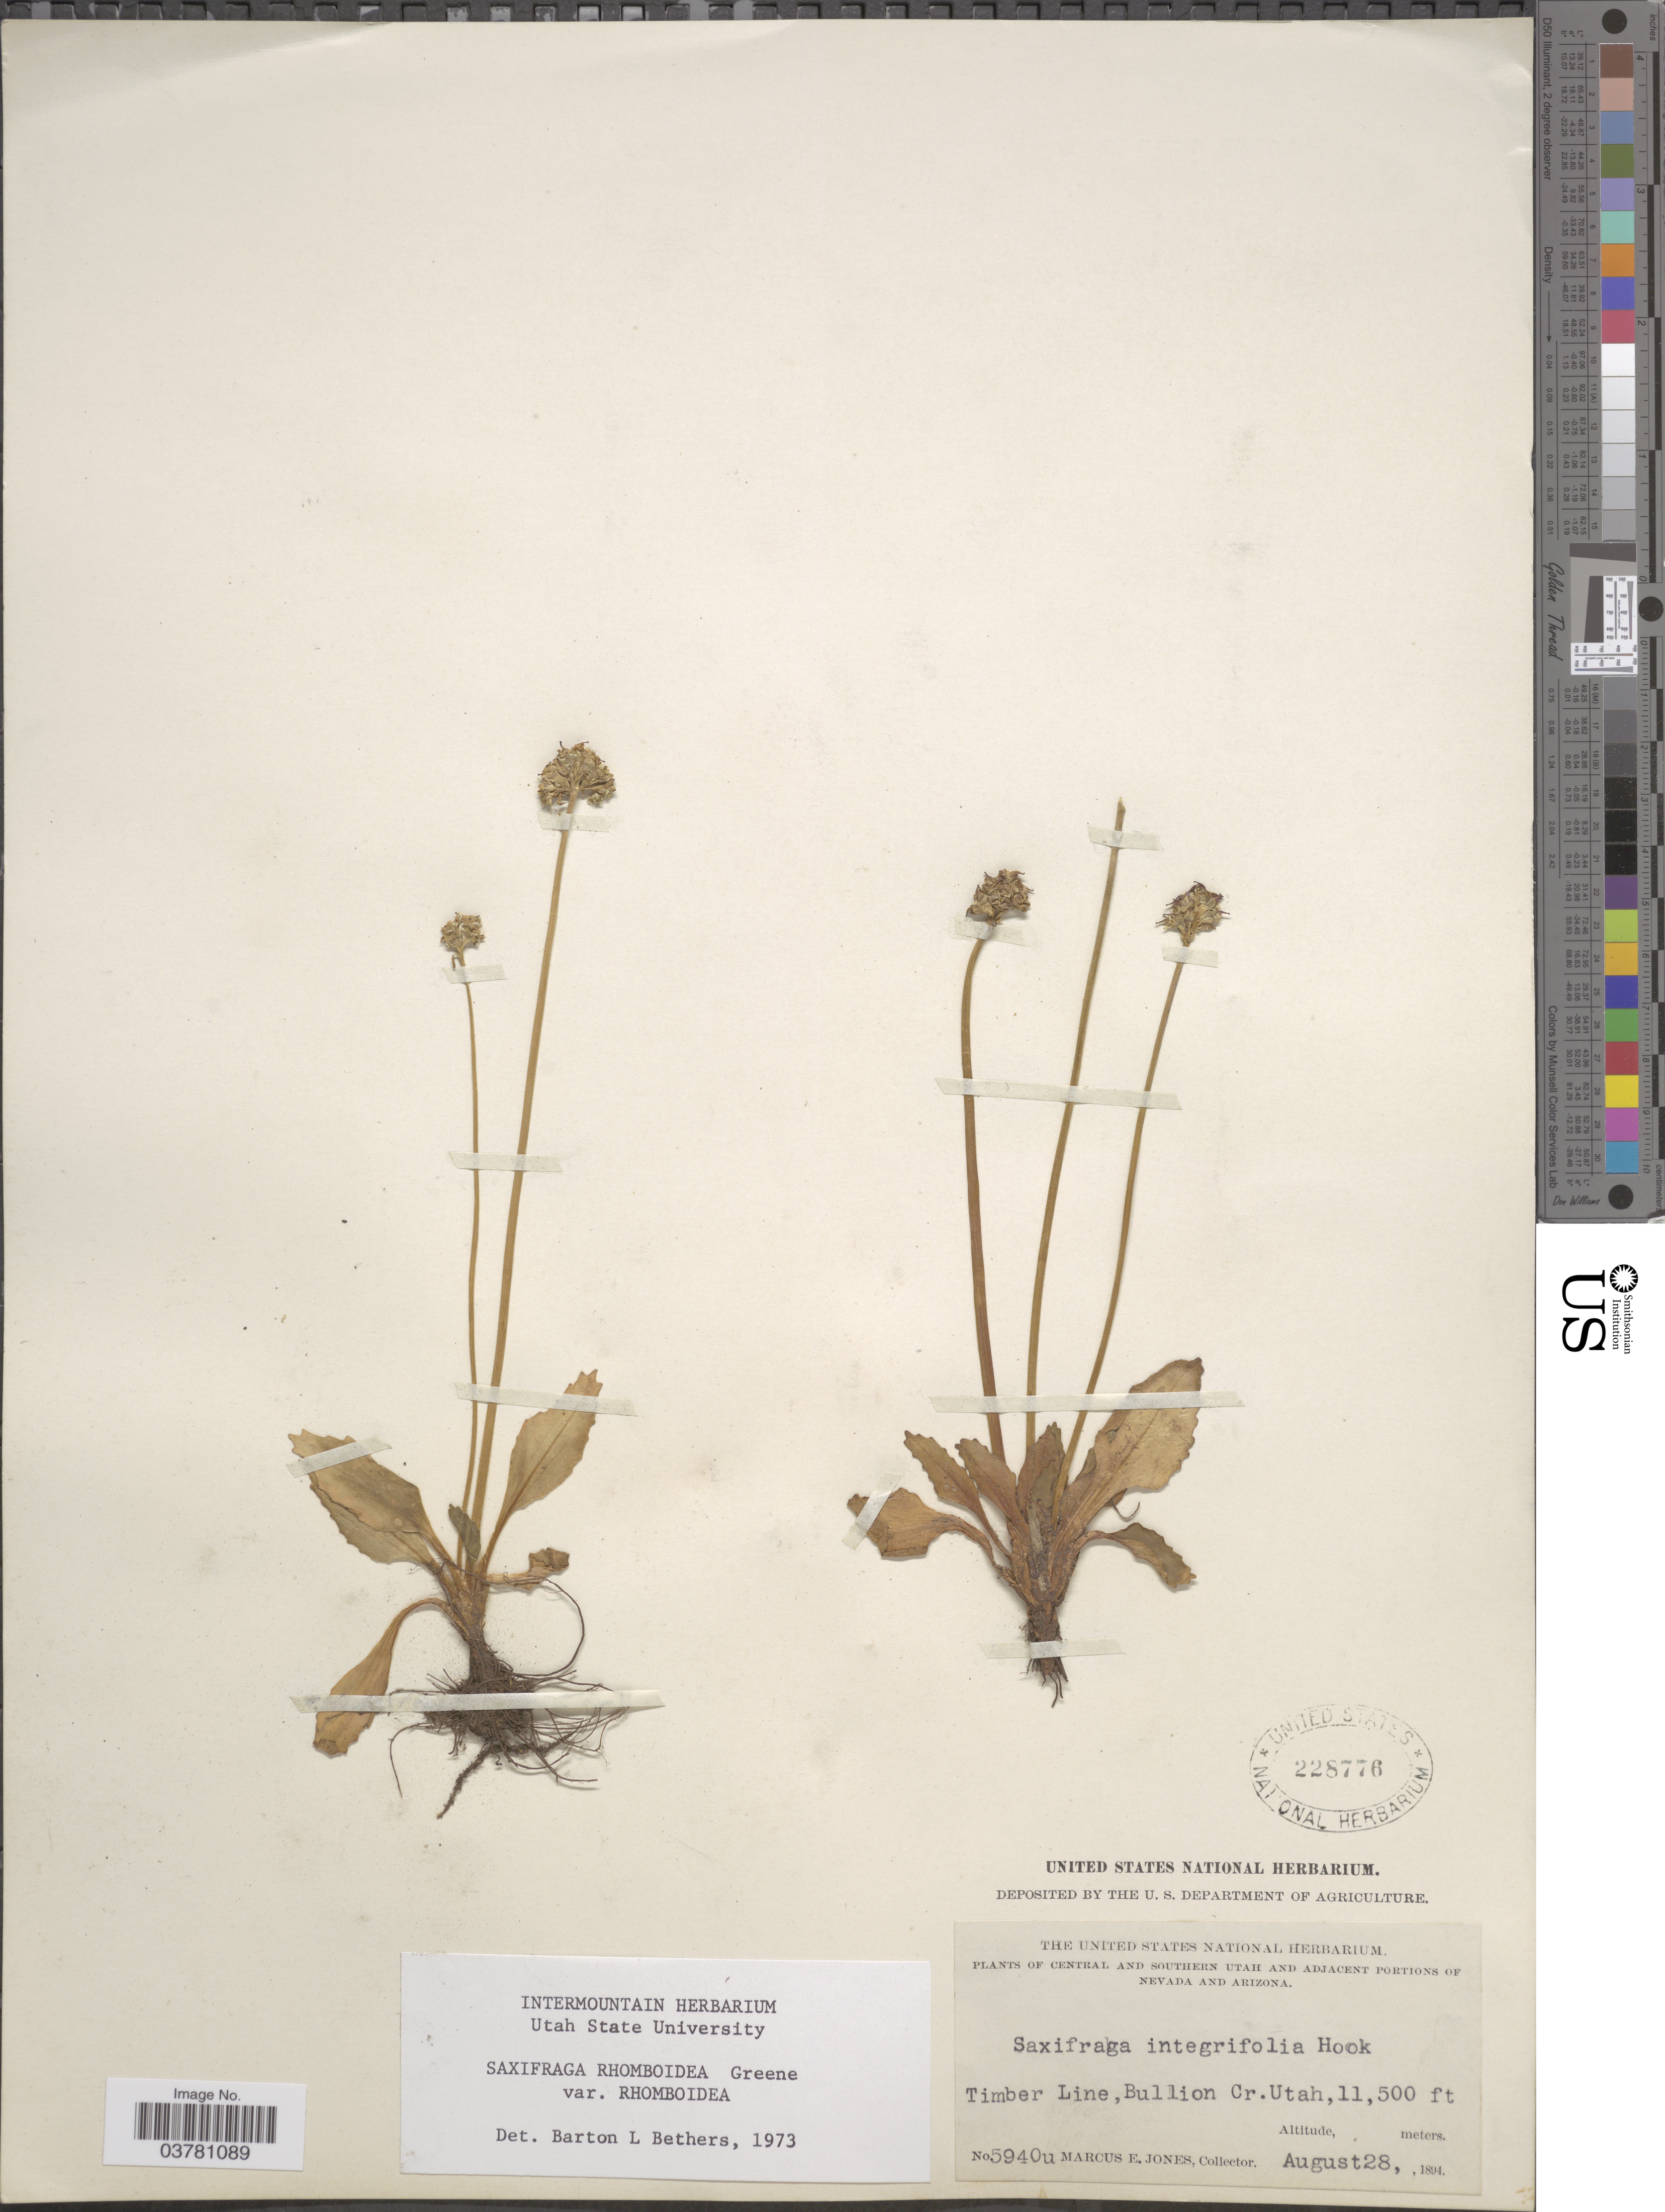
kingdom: Plantae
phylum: Tracheophyta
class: Magnoliopsida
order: Saxifragales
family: Saxifragaceae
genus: Micranthes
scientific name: Micranthes rhomboidea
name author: (Greene) Small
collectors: M. E. Jones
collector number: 5940u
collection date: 1894-08-28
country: United States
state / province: Utah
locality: Central and Southern Utah. Timber Line, Bullion Cr.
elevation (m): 3505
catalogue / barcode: US 228776